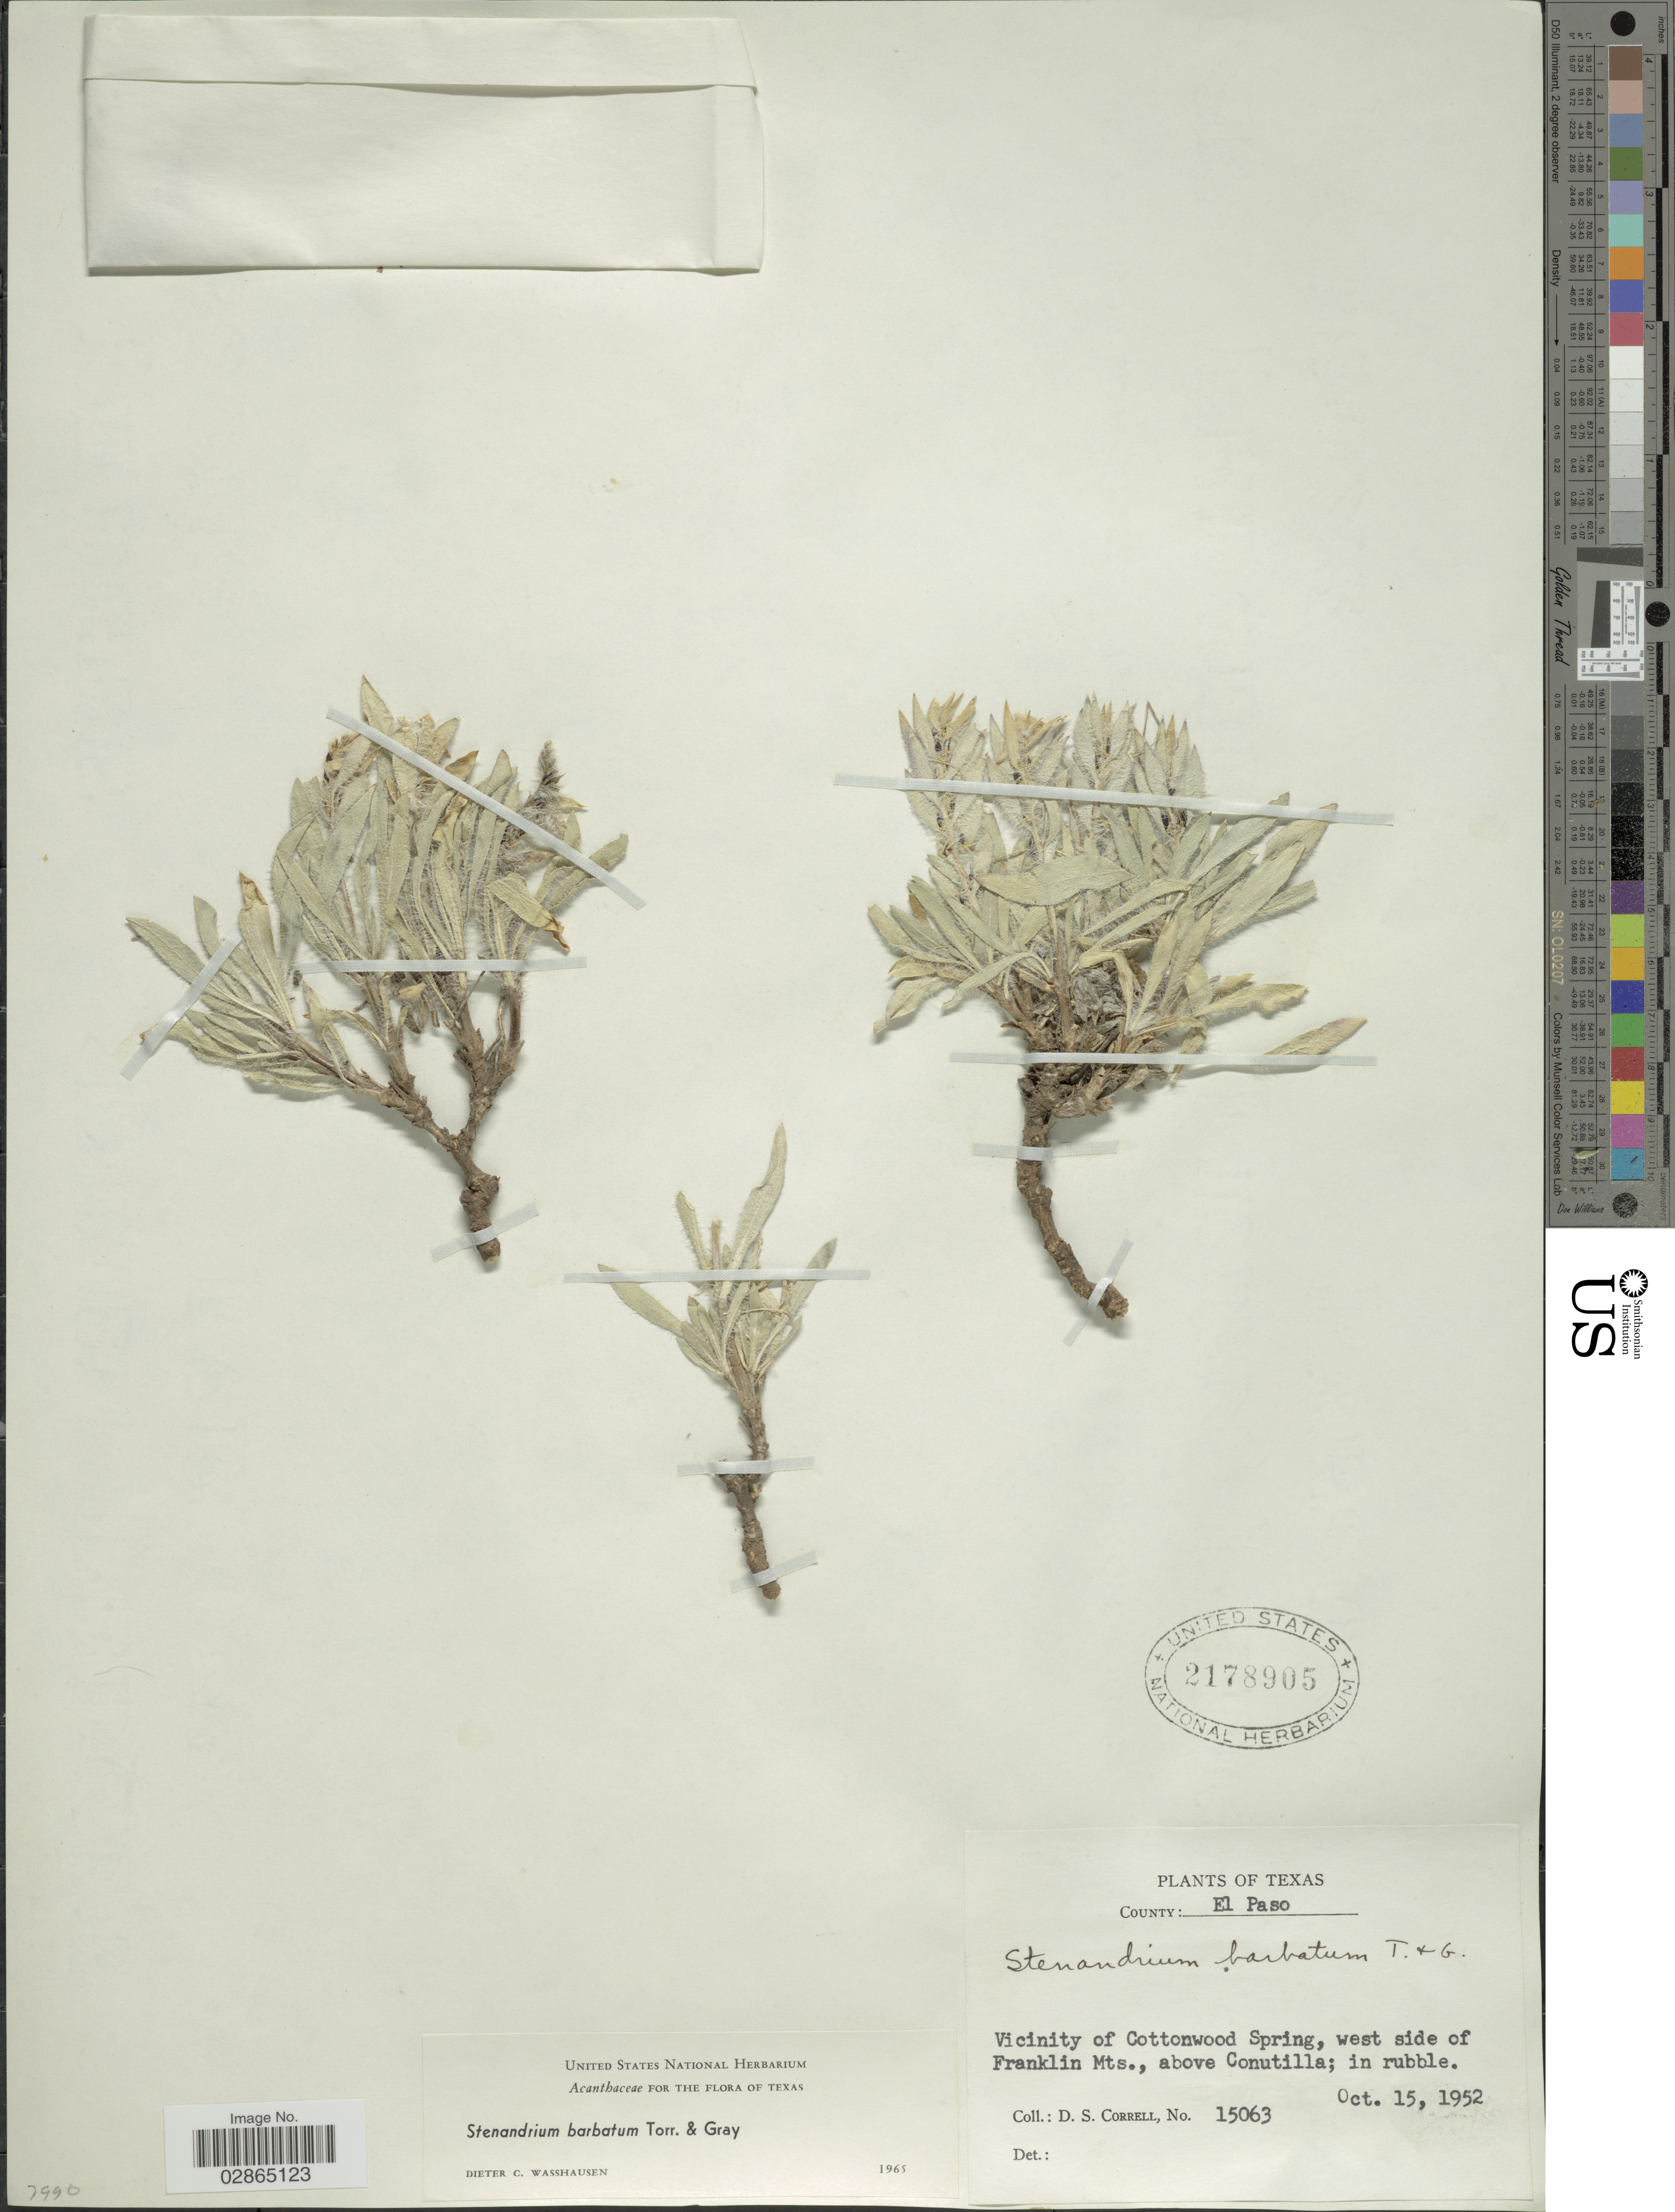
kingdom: Plantae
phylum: Tracheophyta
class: Magnoliopsida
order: Lamiales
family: Acanthaceae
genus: Stenandrium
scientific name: Stenandrium barbatum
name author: Torr. & A. Gray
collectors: D. S. Correll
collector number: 15063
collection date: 1952-10-15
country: United States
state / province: Texas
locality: County: El Paso. Vicinity of Cottonwood Spring, west side of Franklin Mts., above Conutilla.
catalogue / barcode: US 2178905